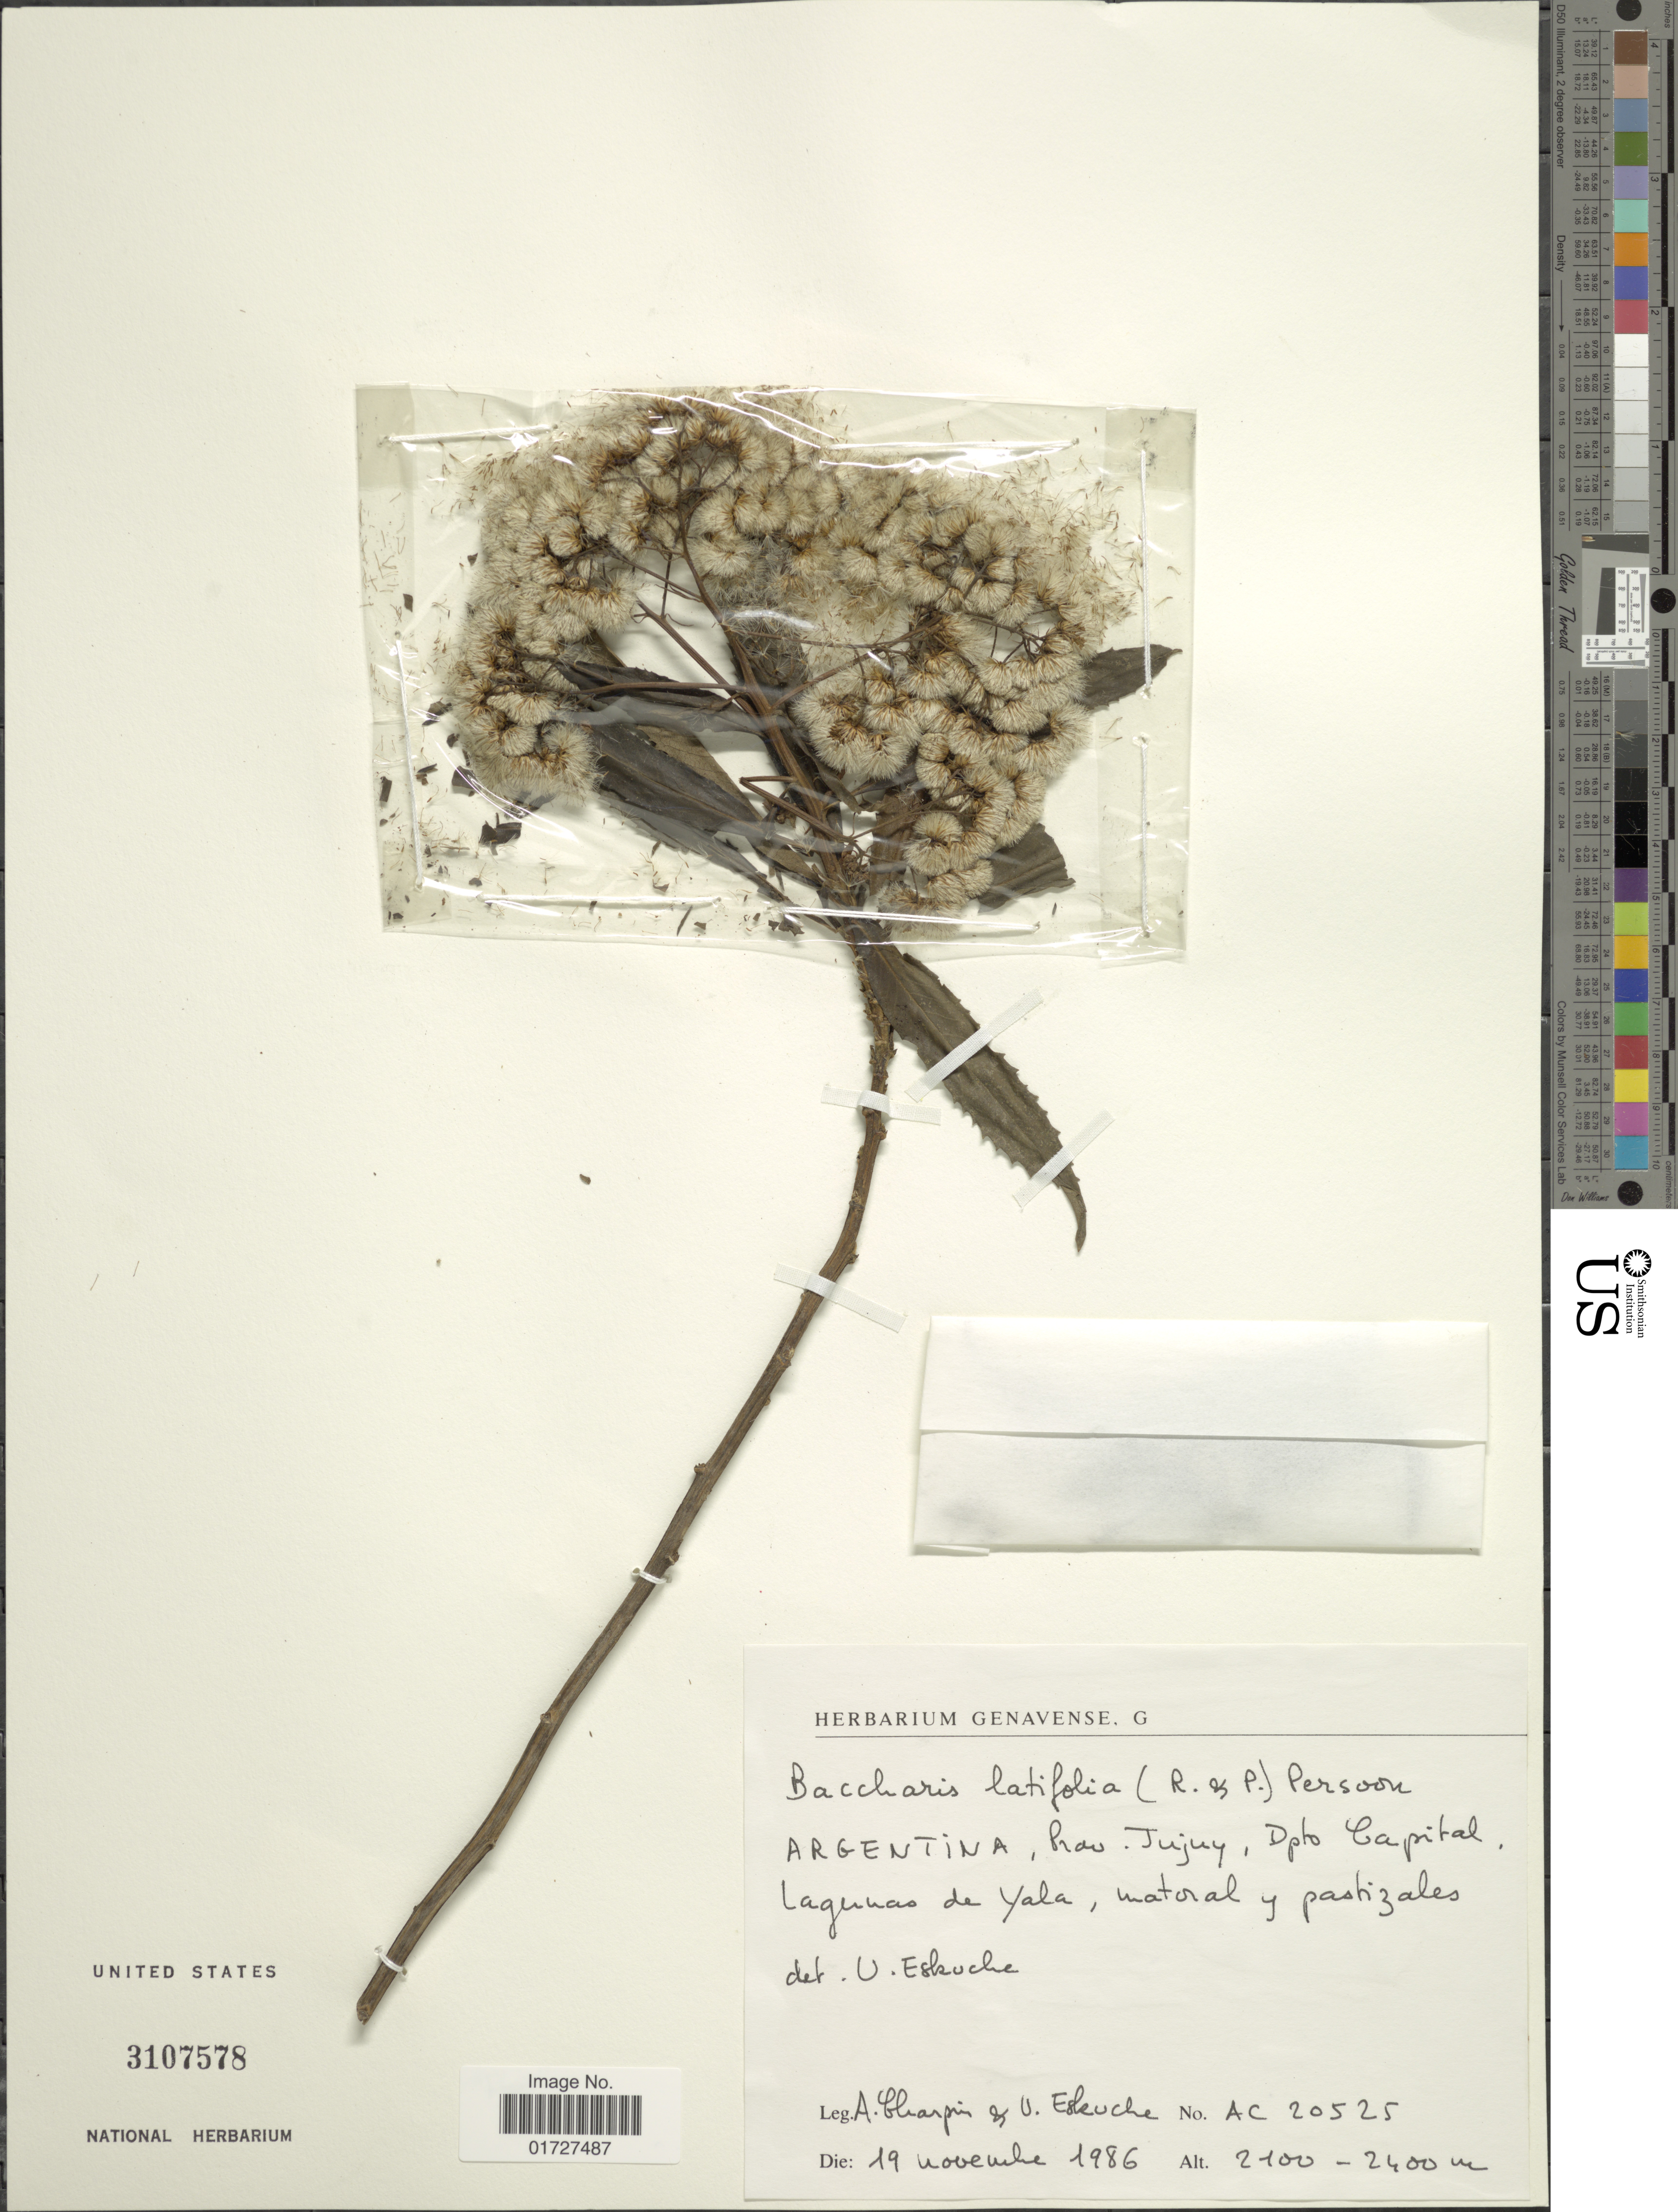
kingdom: Plantae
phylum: Tracheophyta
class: Magnoliopsida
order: Asterales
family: Asteraceae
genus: Baccharis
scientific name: Baccharis latifolia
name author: (Ruiz & Pav.) Pers.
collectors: A. Charpin & E. Eskuche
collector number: AC20525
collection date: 1986-11-19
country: Argentina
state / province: Jujuy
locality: Dpto. Capital, Lagunas de Yala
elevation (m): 2100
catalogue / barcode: US 3107578